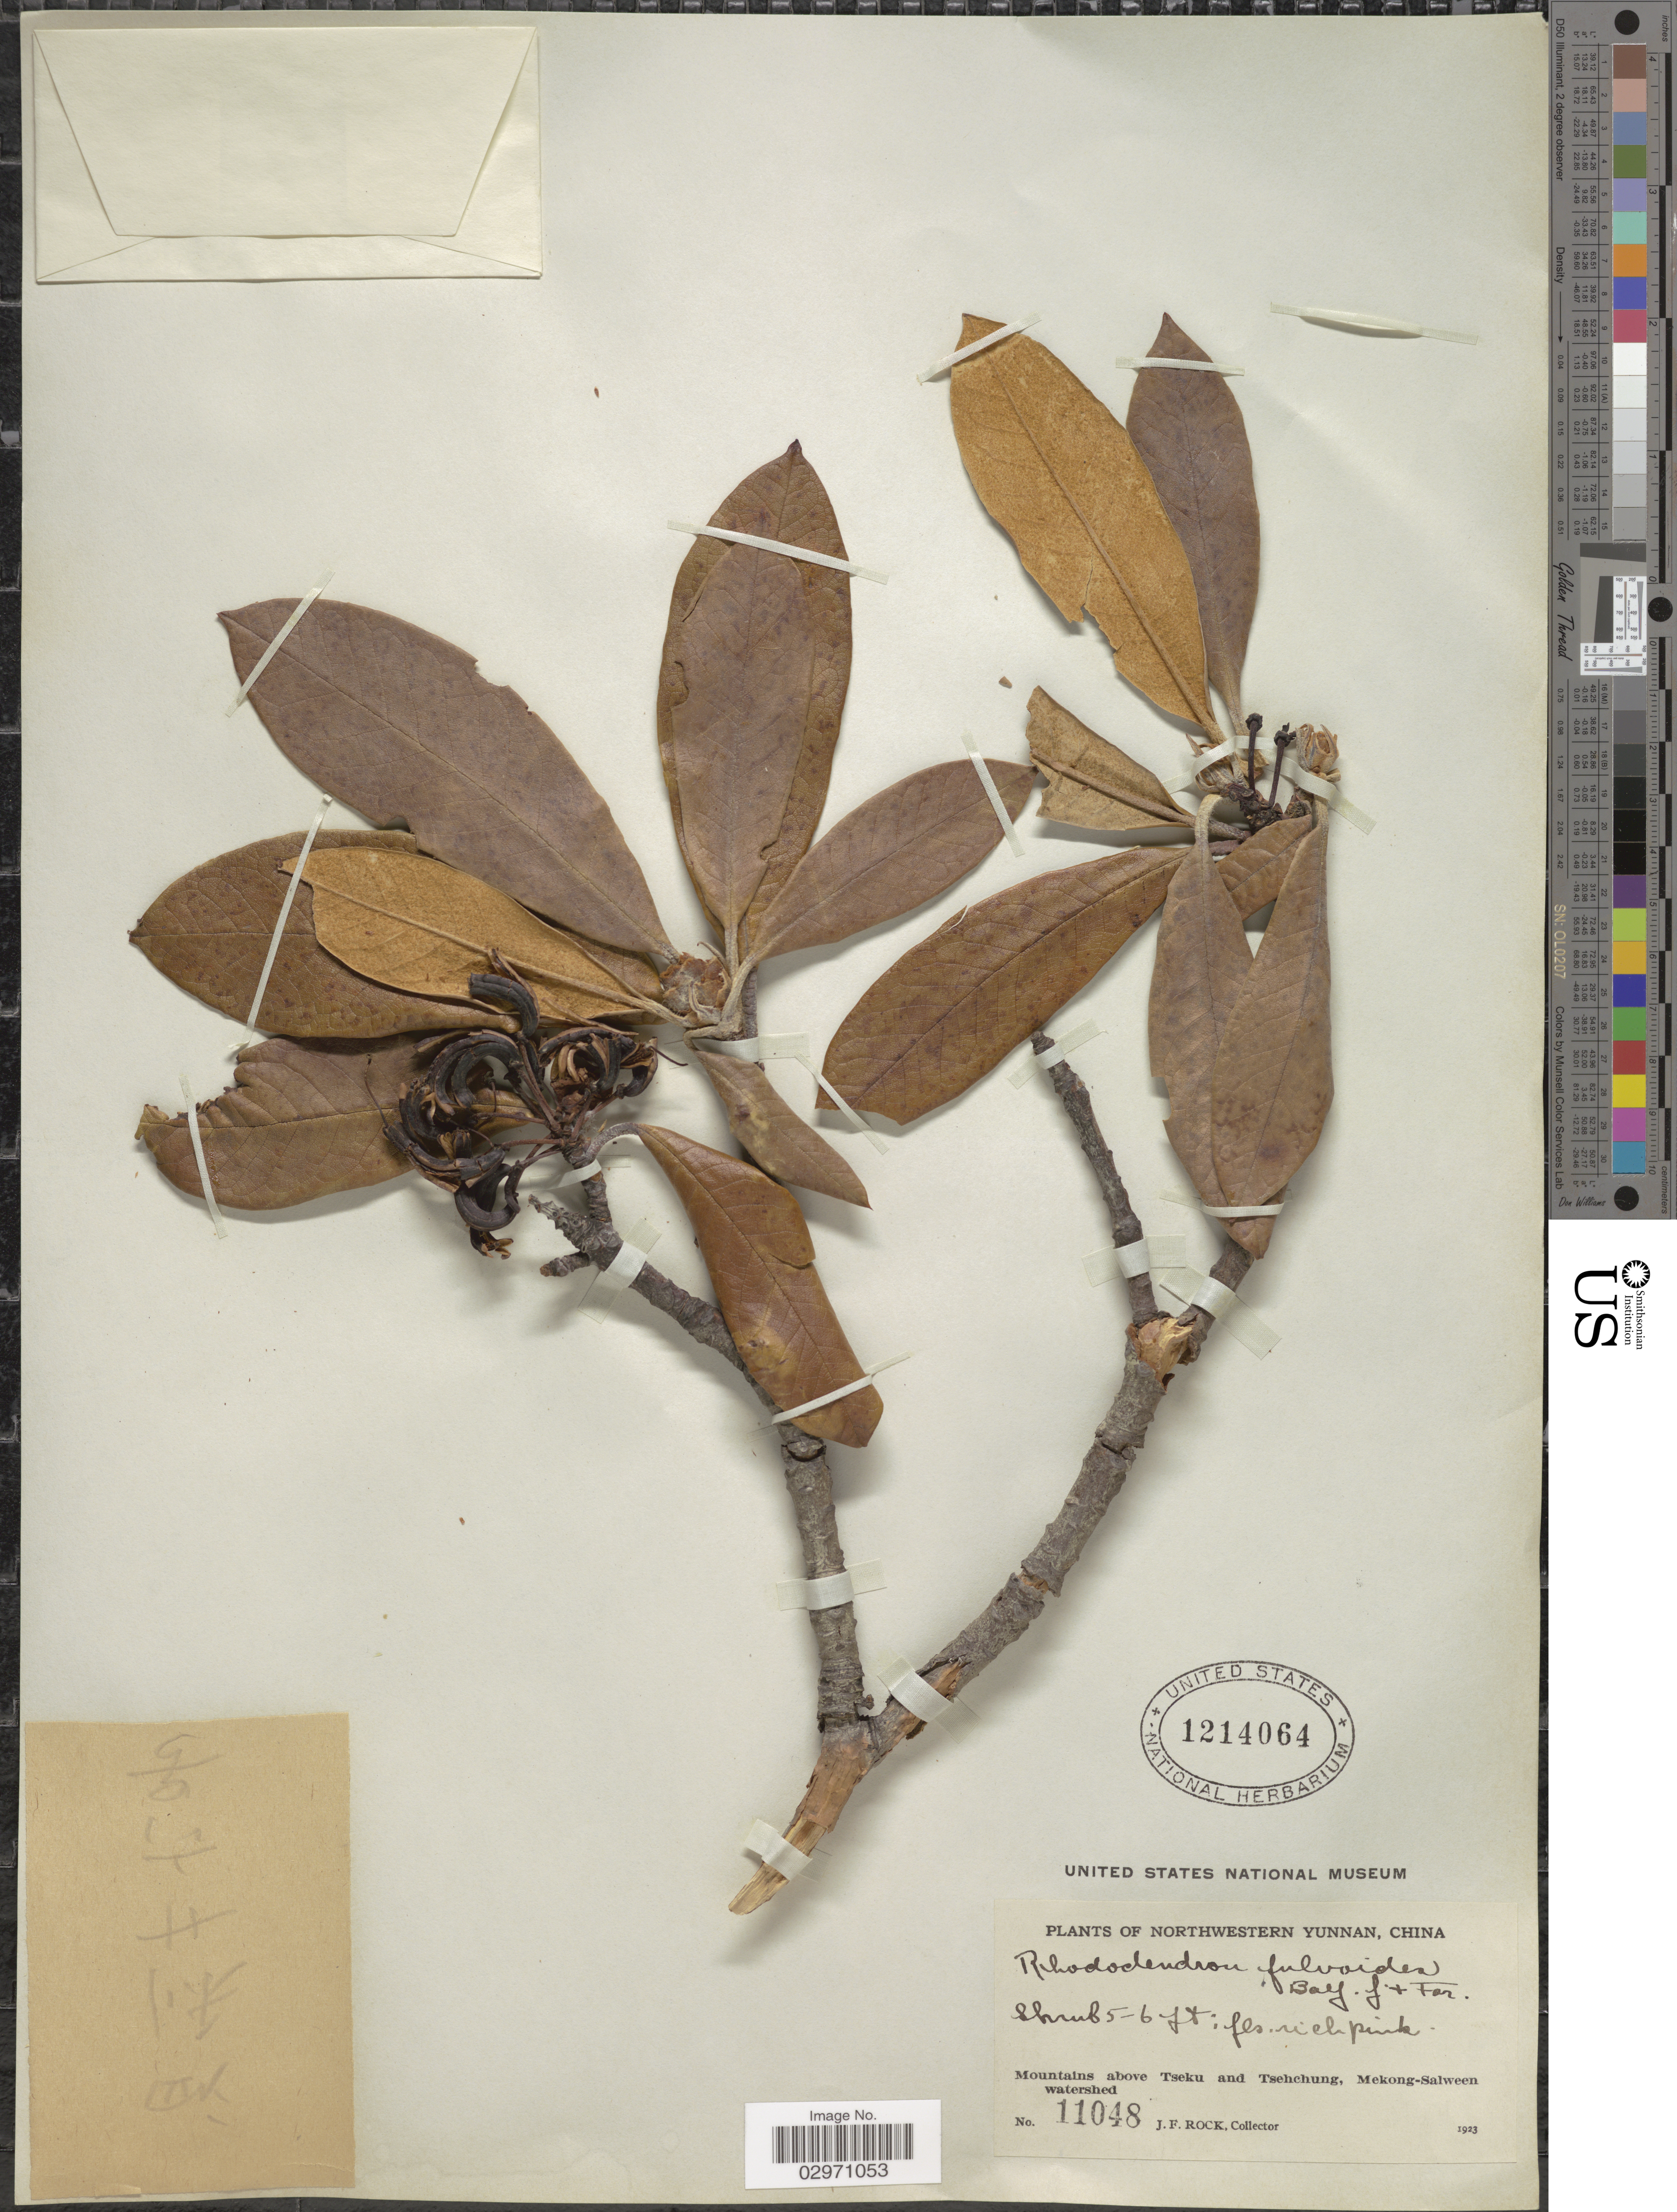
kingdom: Plantae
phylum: Tracheophyta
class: Magnoliopsida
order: Ericales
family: Ericaceae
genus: Rhododendron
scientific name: Rhododendron fulvoides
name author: Balf. f. & Forrest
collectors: J. Rock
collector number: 11048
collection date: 1923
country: China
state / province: Yunnan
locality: Northwestern Yunnan. Mountains above Tseku and Tsehchung, Mekong-Salween watershed.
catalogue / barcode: US 1214064